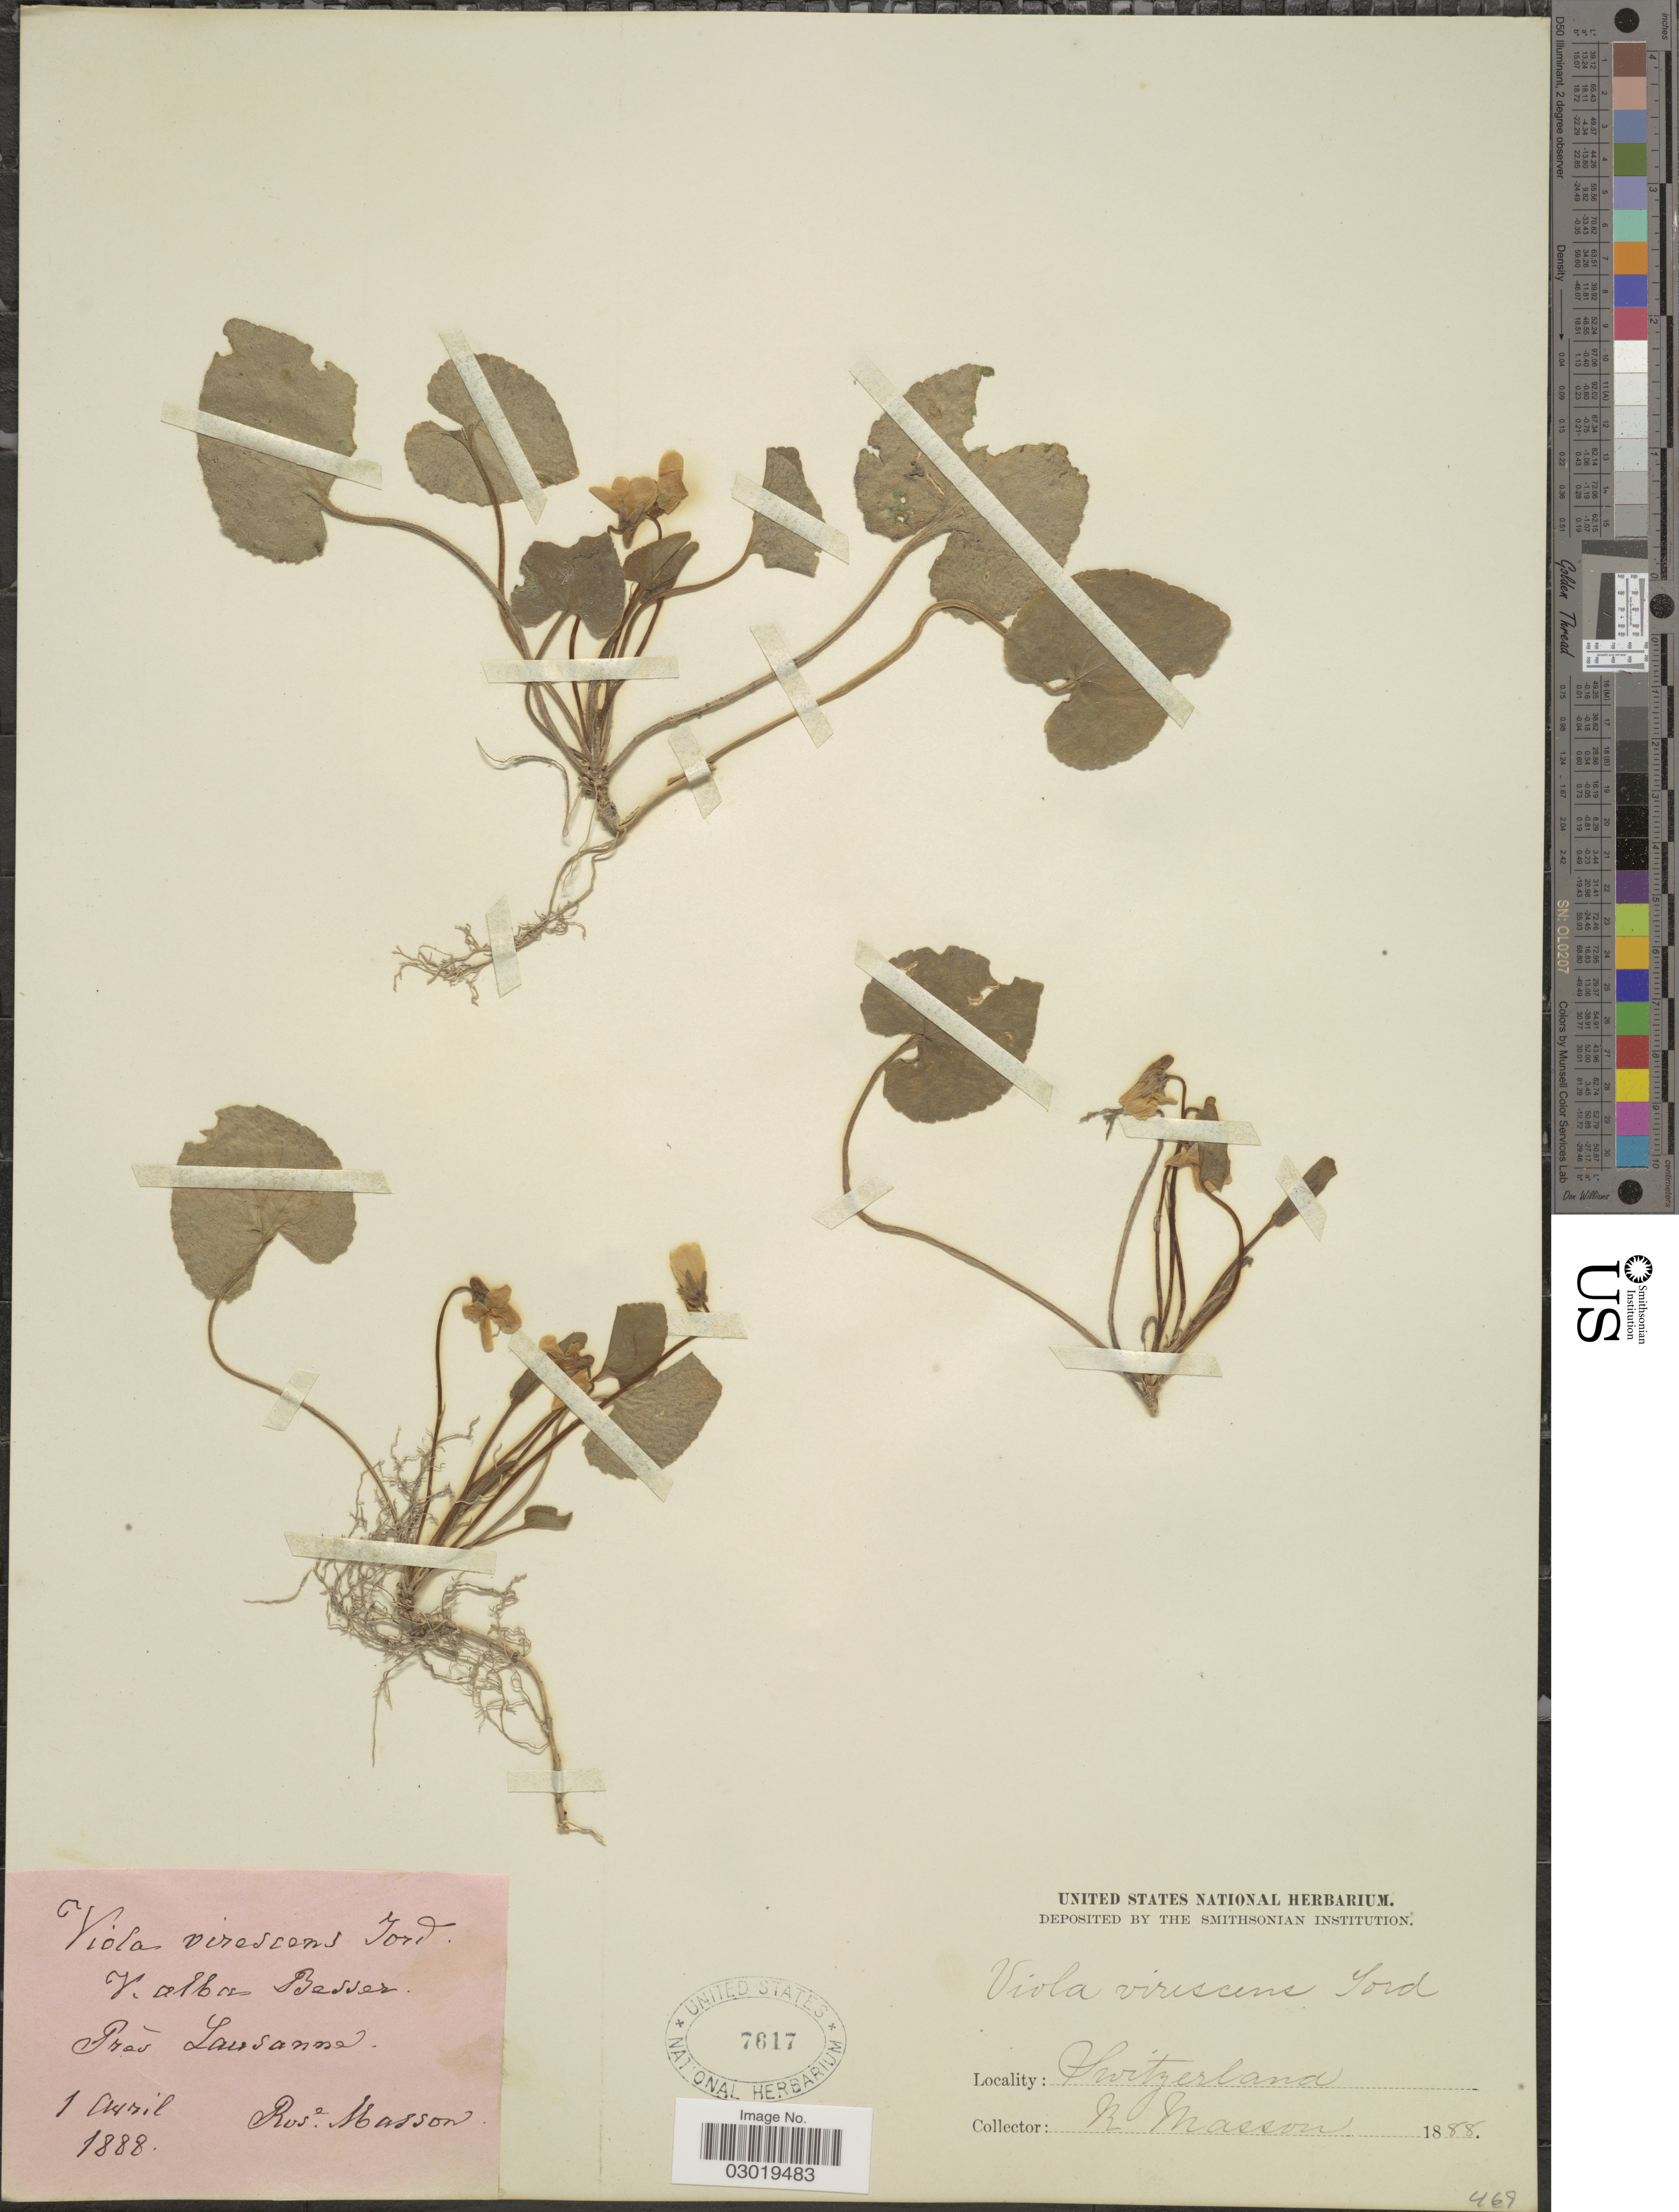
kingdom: Plantae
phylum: Tracheophyta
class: Magnoliopsida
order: Malpighiales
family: Violaceae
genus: Viola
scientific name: Viola virescens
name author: Jord. ex Boreau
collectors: R. Masson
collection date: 1888-04-01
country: Switzerland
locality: Prés Lausanne.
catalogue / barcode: US 7617